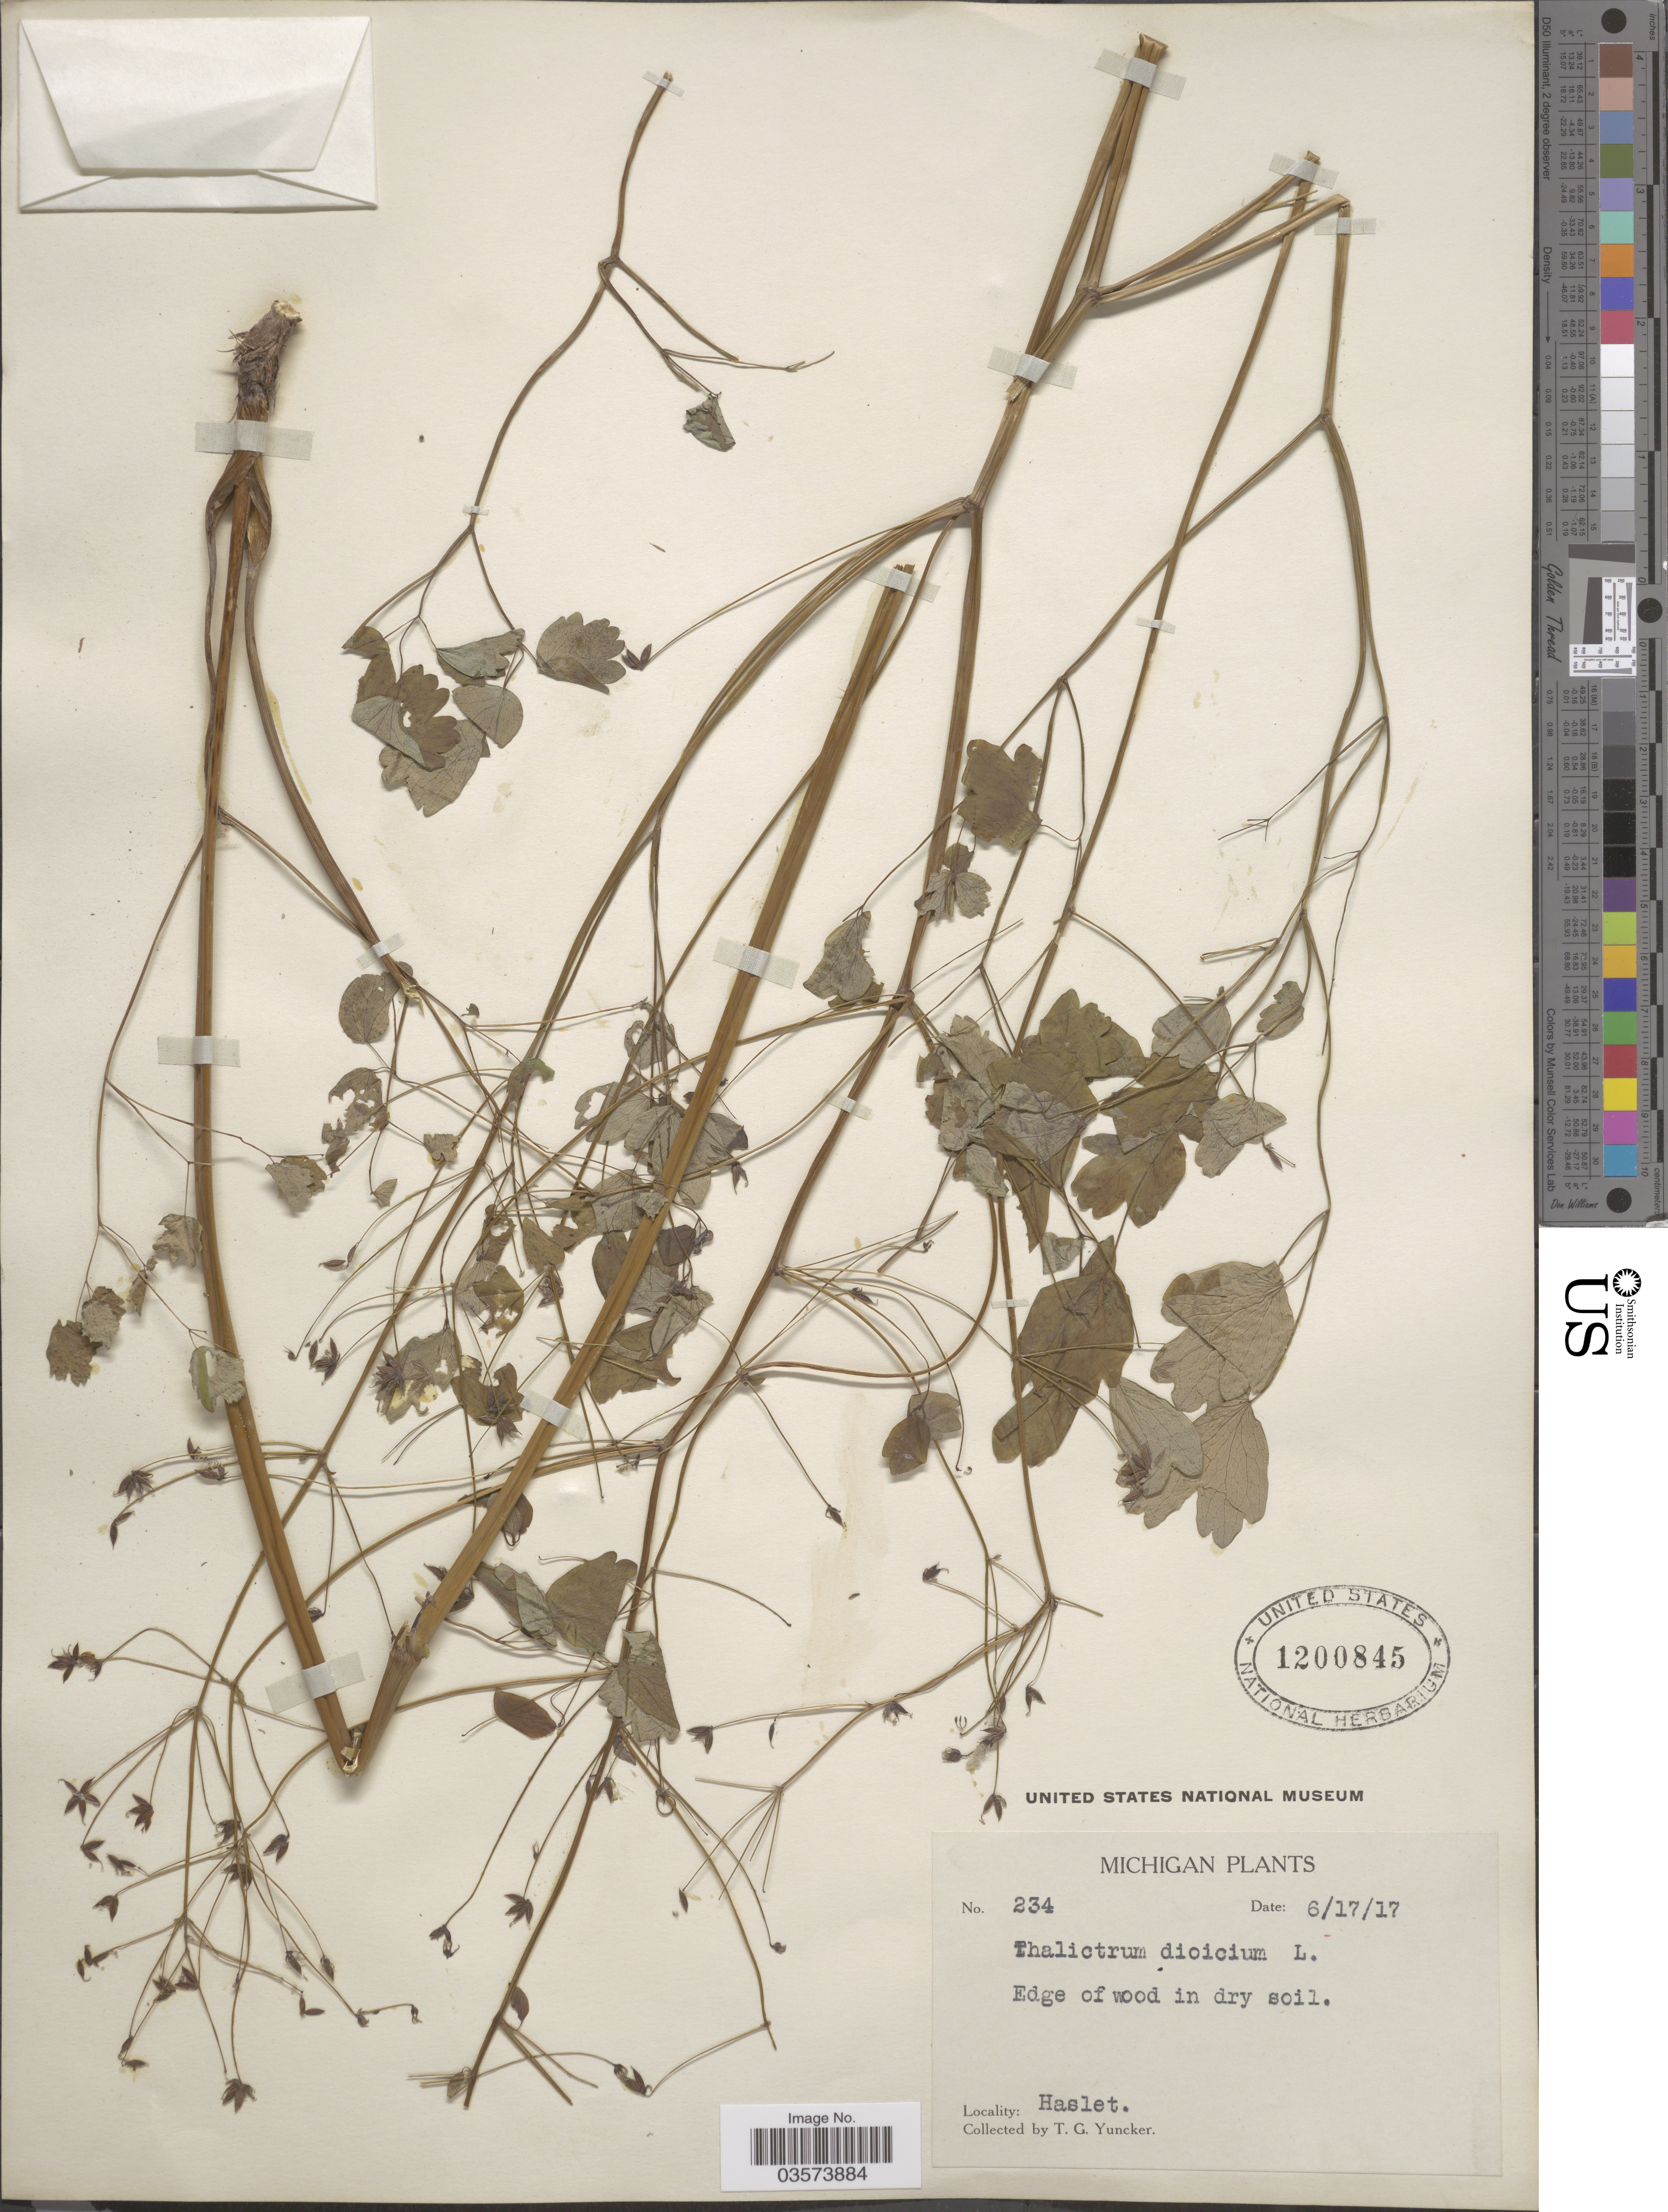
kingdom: Plantae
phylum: Tracheophyta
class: Magnoliopsida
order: Ranunculales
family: Ranunculaceae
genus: Thalictrum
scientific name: Thalictrum dioicum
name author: L.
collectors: T. G. Yuncker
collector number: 234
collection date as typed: Transcribed d/m/y: 17/6/17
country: United States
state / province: Michigan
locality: Edge of wood in dry soil. Haslet.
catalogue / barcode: US 1200845